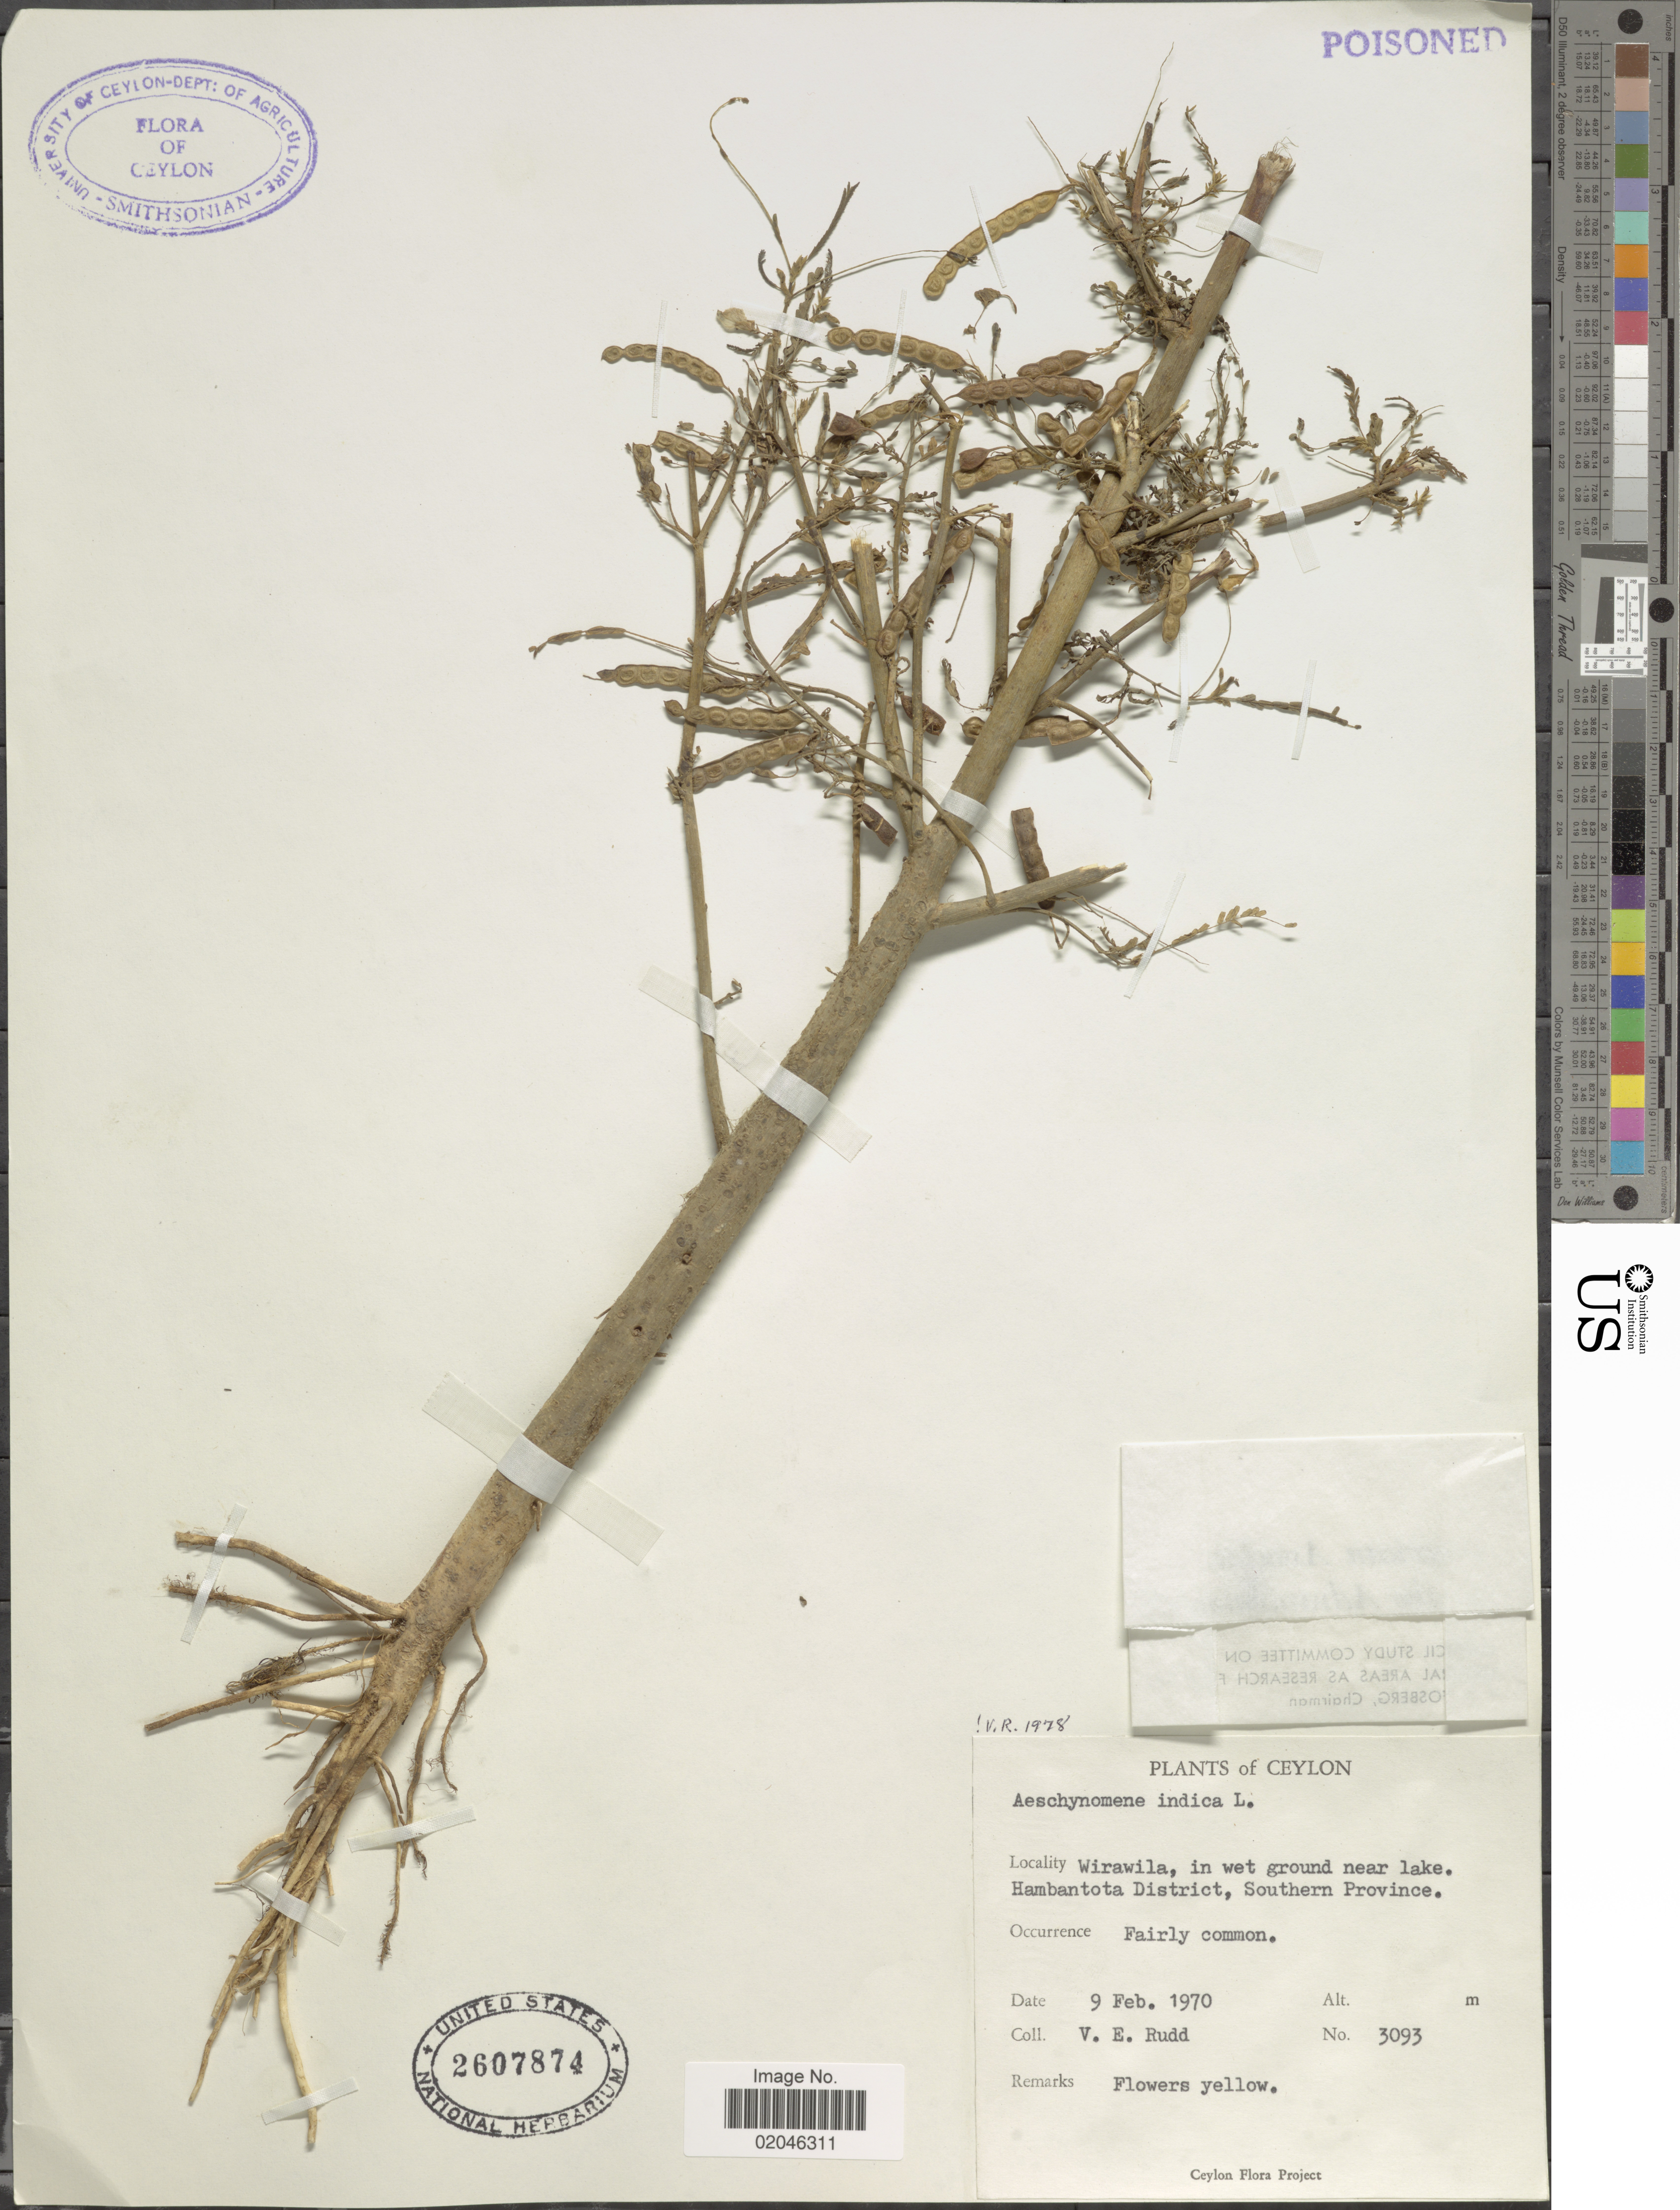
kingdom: Plantae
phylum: Tracheophyta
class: Magnoliopsida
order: Fabales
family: Fabaceae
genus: Aeschynomene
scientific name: Aeschynomene indica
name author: L.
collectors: V. E. Rudd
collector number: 3093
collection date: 1970-02-09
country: Sri Lanka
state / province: Southern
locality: Ceylon, Wirawila, in wet ground near lake, Hambantota District.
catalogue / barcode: US 2607874